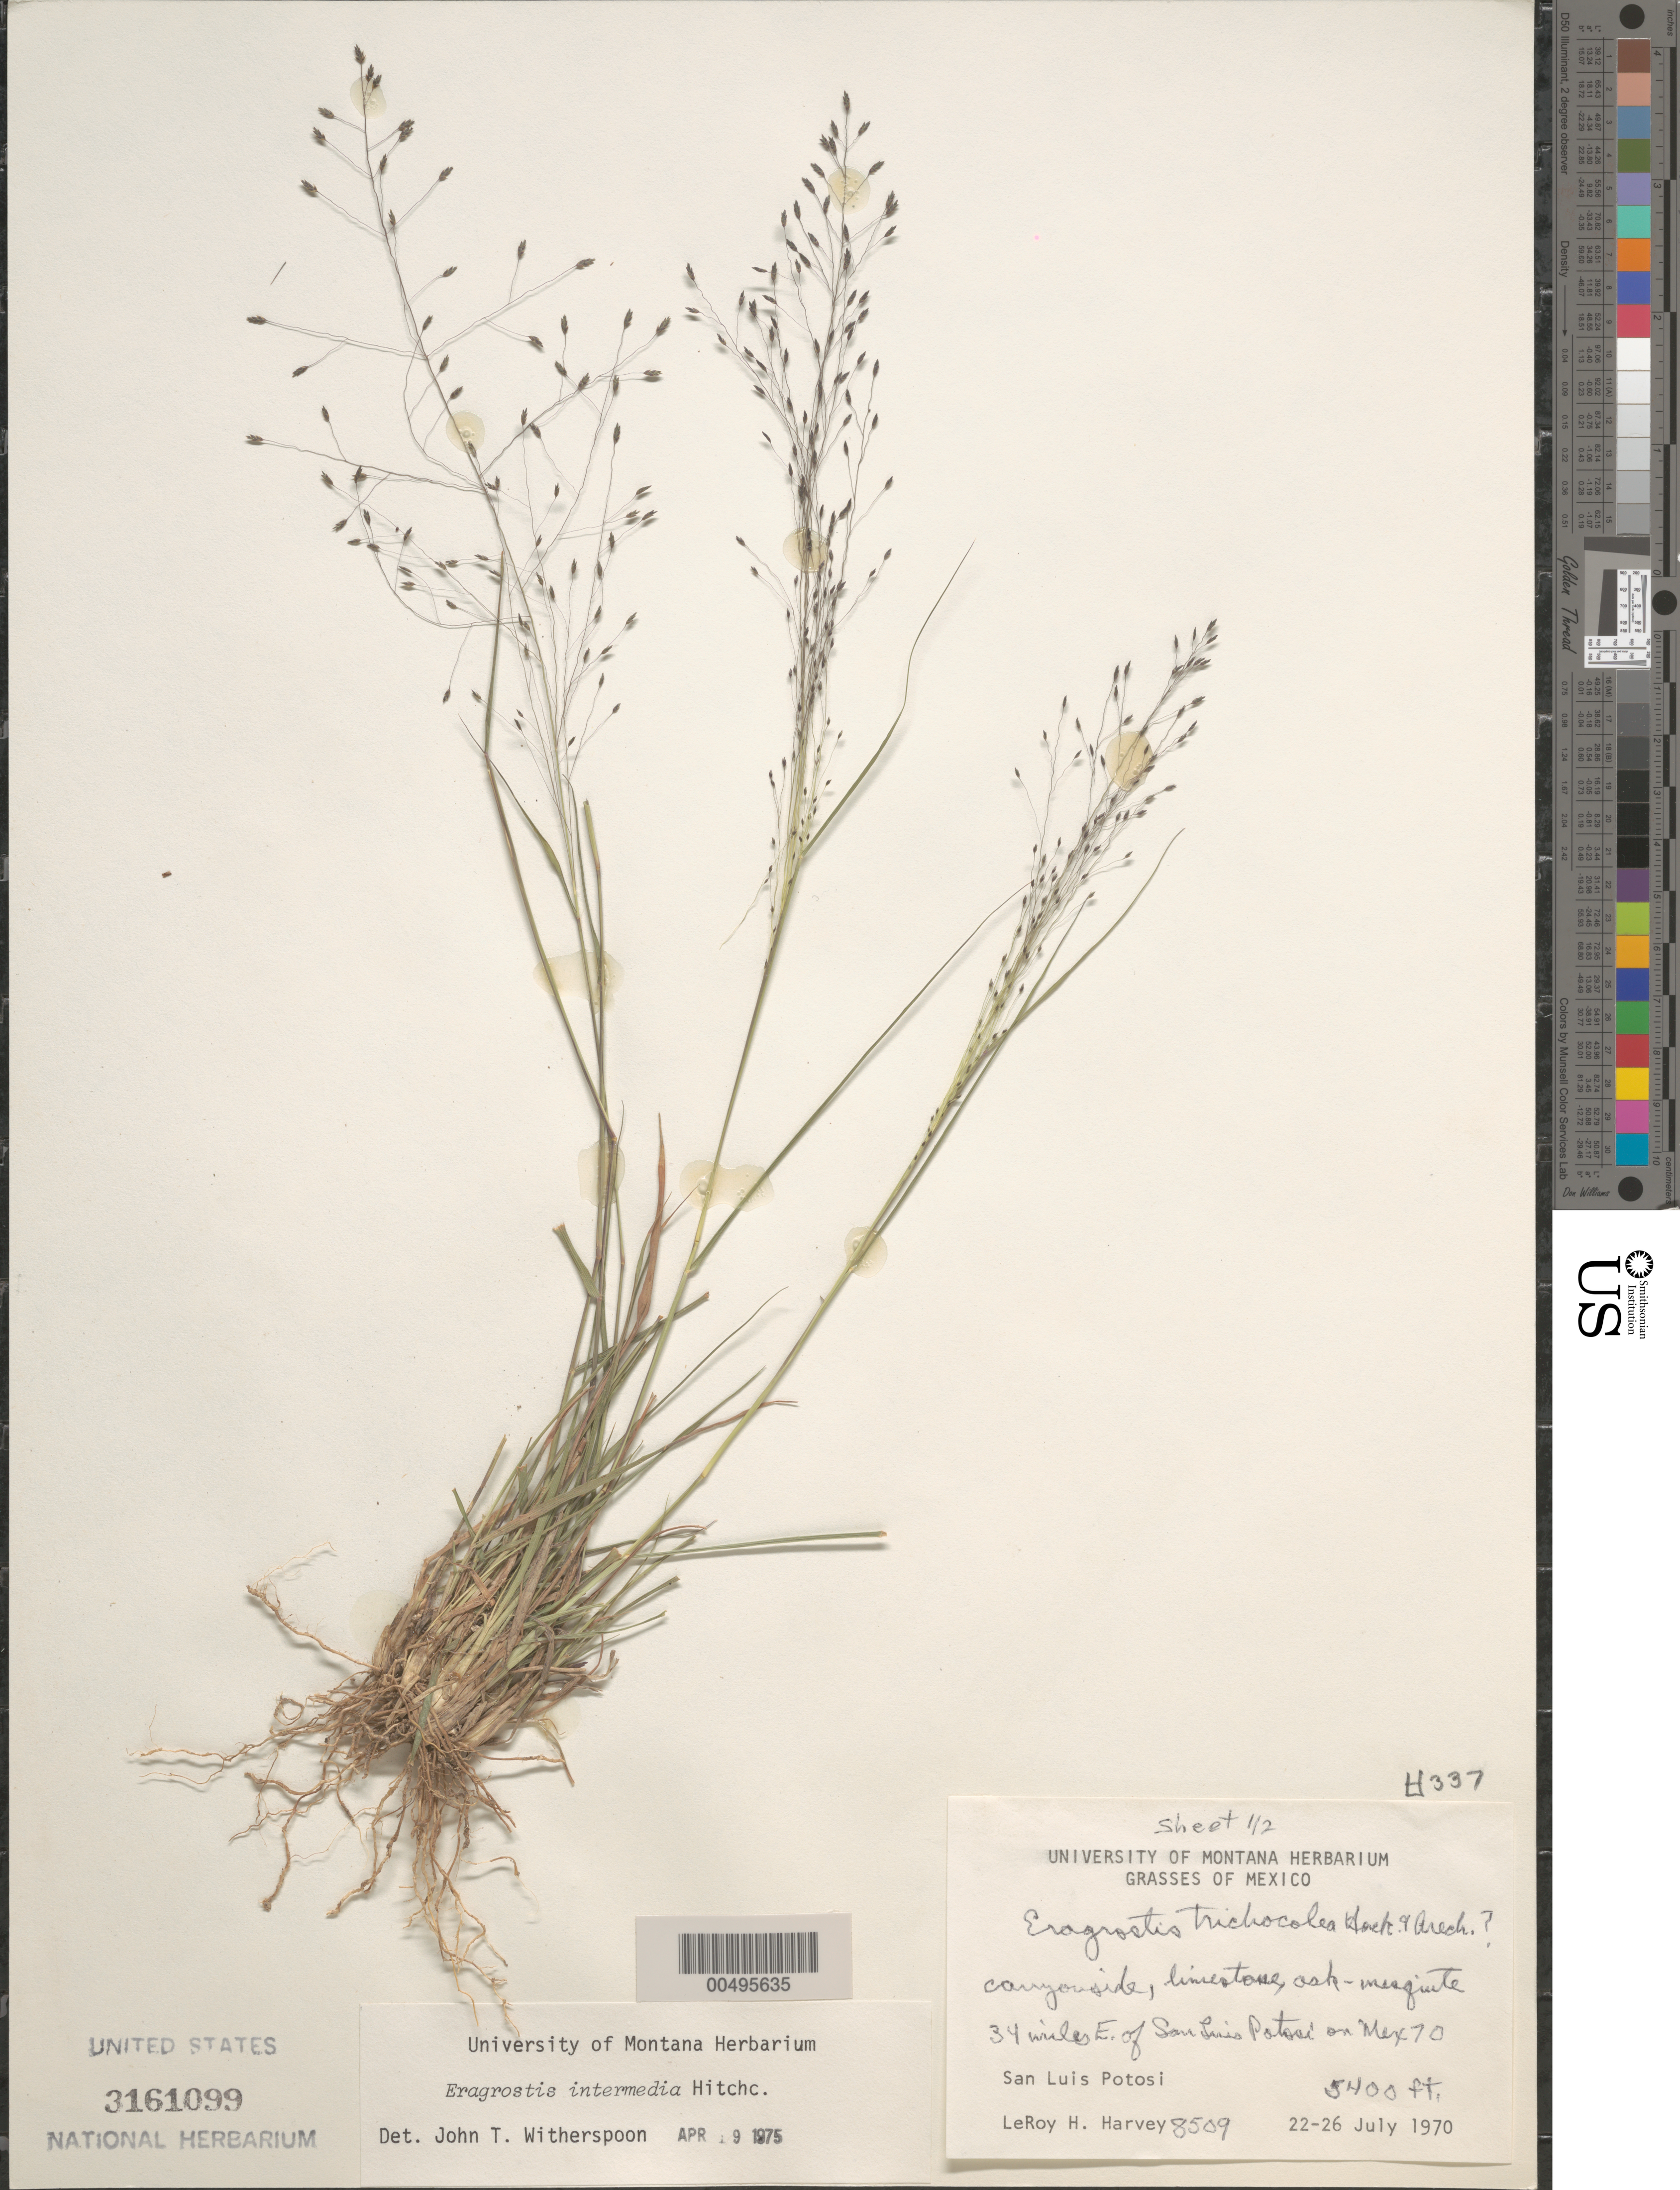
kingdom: Plantae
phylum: Tracheophyta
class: Liliopsida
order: Poales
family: Poaceae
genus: Eragrostis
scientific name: Eragrostis intermedia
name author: Hitchc.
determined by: Witherspoon, John T.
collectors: L. H. Harvey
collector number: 8509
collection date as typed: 22 Jul 1970 to 26 Jul 1970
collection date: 1970-07-22/1970-07-26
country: Mexico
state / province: San Luis Potosi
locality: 34 mi E of San Luis Potosi on Mex 70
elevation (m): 1646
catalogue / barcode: US 3161099